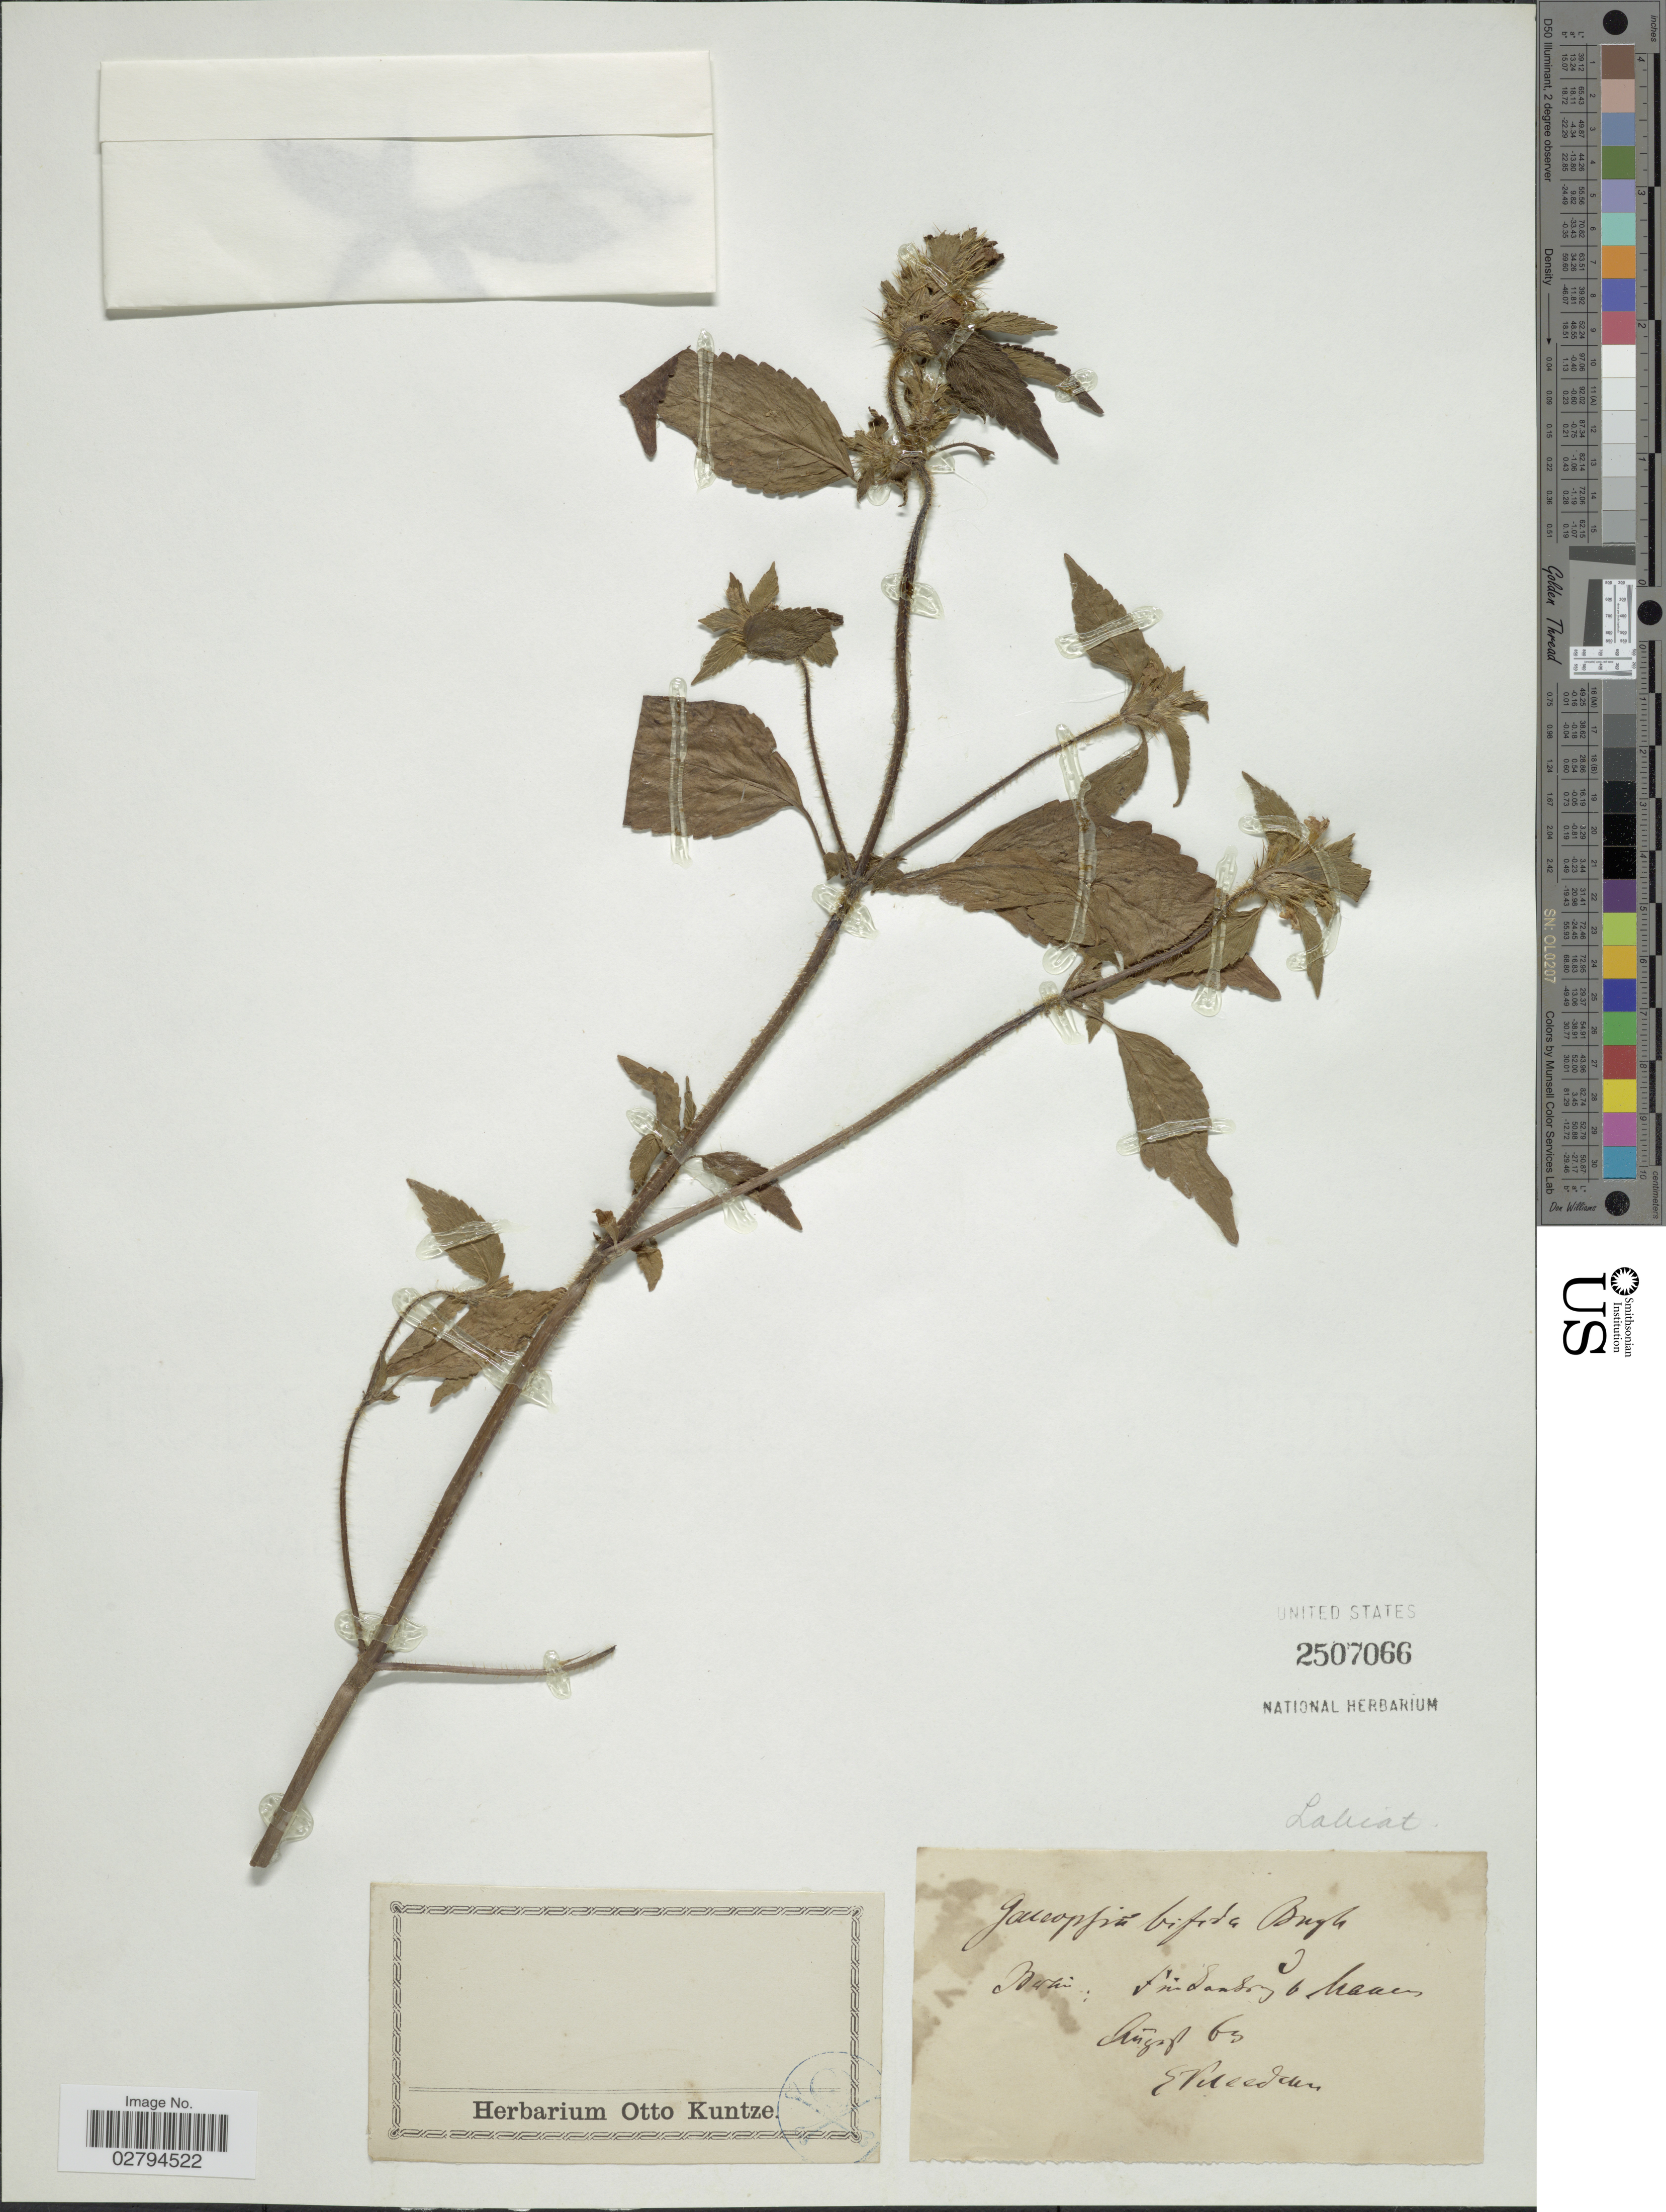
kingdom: Plantae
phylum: Tracheophyta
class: Magnoliopsida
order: Lamiales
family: Lamiaceae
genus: Galeopsis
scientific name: Galeopsis bifida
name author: Boenn.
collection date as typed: Transcribed d/m/y: /8/63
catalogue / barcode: US 2507066